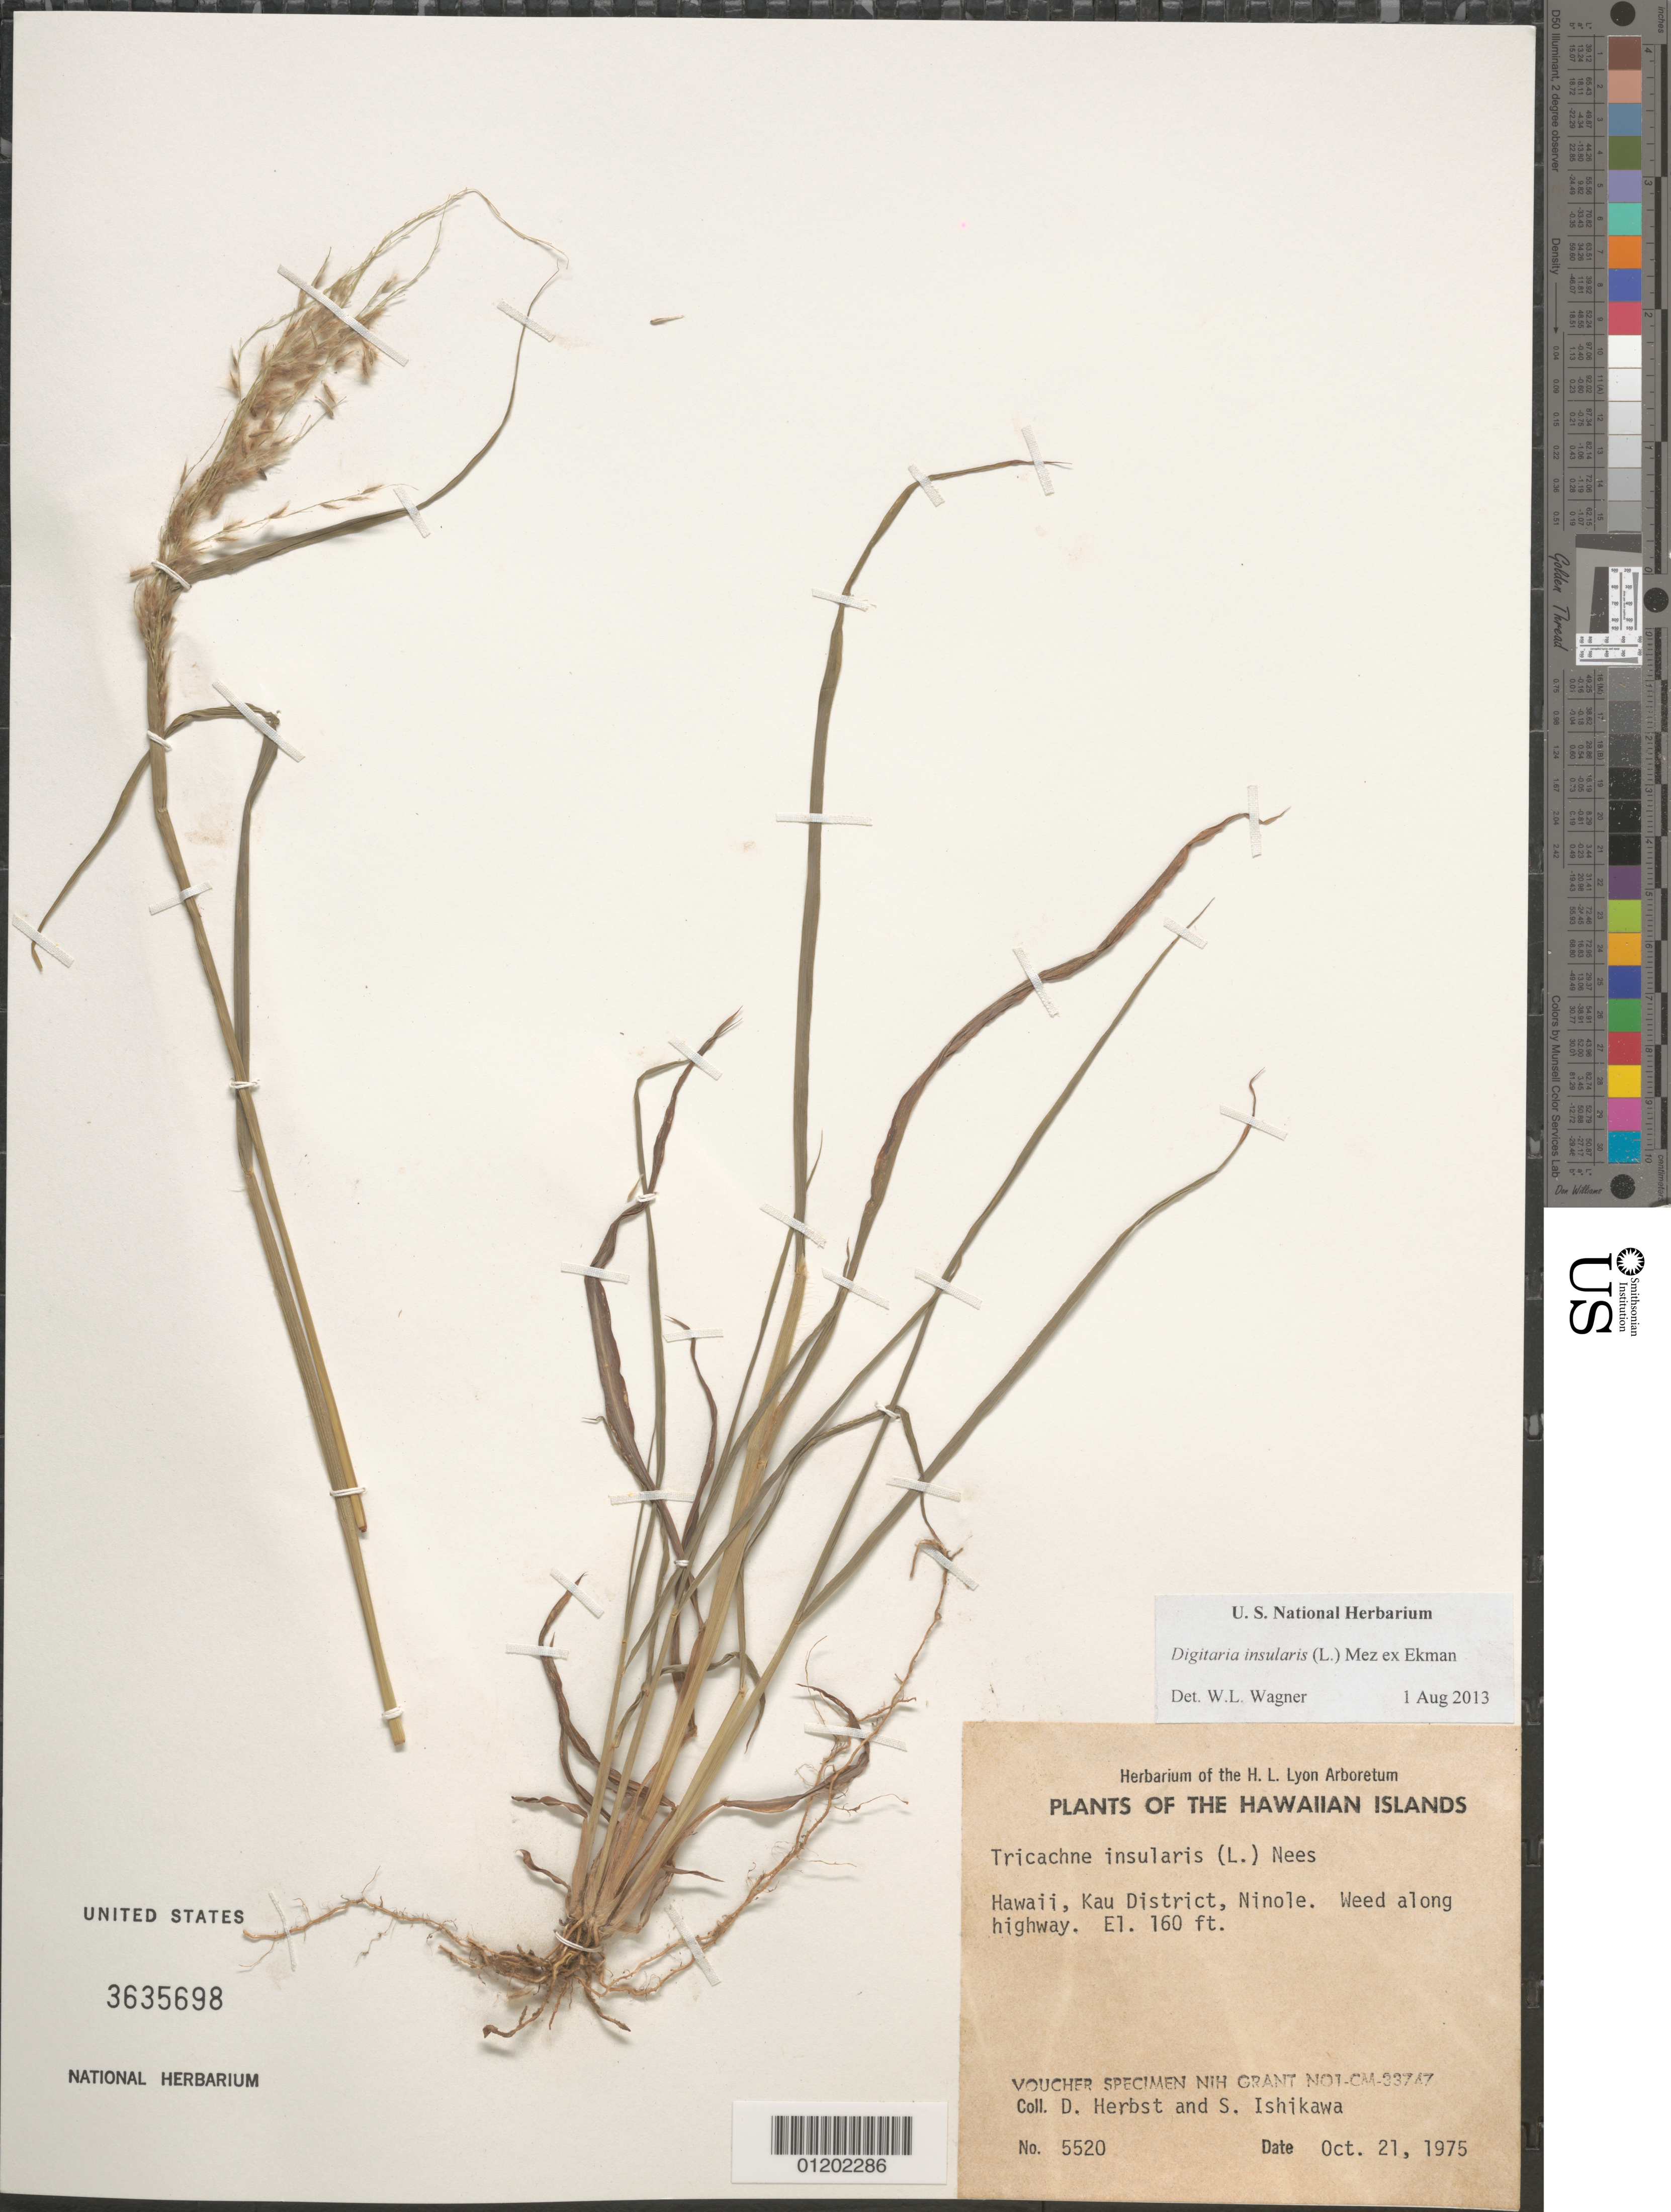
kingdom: Plantae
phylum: Tracheophyta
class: Liliopsida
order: Poales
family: Poaceae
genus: Digitaria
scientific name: Digitaria insularis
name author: (L.) Fedde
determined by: Wagner, W. L., (BOT), Smithsonian Institution - National Museum of Natural History (UNITED STATES)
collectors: D. R. Herbst & S. Ishikawa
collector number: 5520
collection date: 1975-10-21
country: United States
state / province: Hawaii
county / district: Hawaii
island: Hawaii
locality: Kau District, Ninole, along highway.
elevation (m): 49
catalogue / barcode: US 3635698